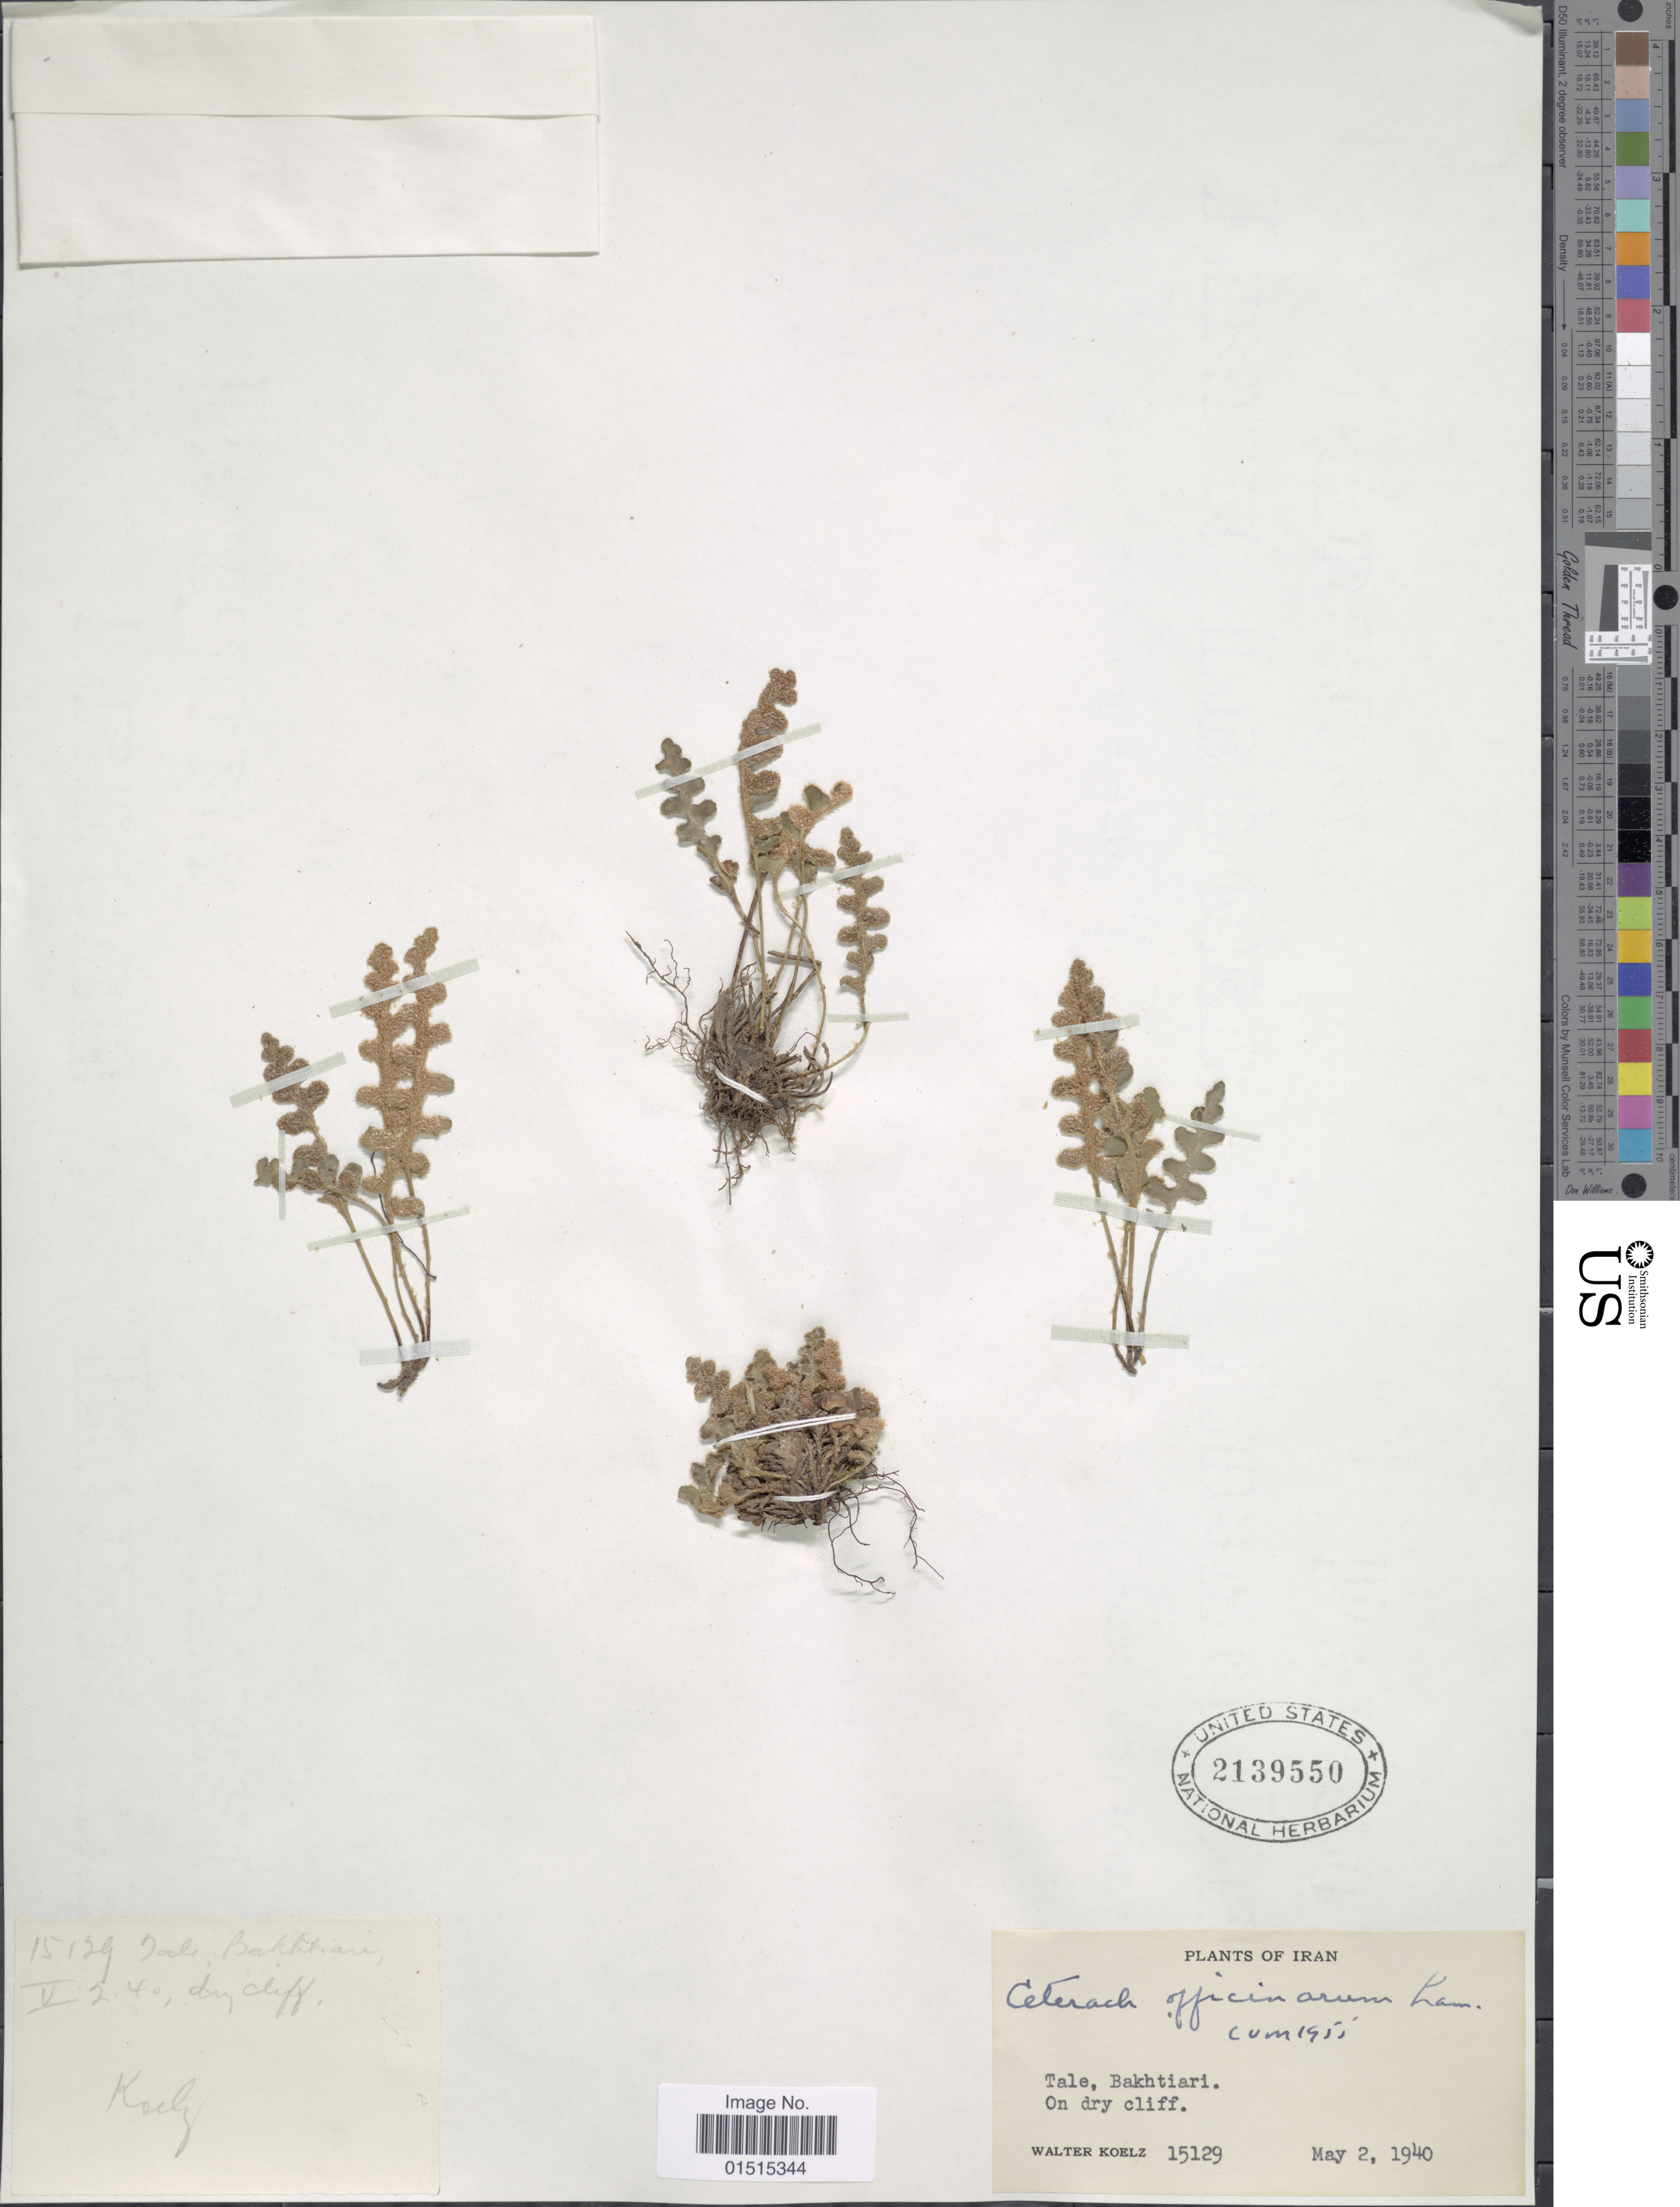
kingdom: Plantae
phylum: Tracheophyta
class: Polypodiopsida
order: Polypodiales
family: Aspleniaceae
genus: Asplenium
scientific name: Asplenium officinarum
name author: DC.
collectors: W. N. Koelz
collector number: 15129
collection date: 1940-05-02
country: Iran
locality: Tale, Bakhtiari, on dry cliff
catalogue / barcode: US 2139550